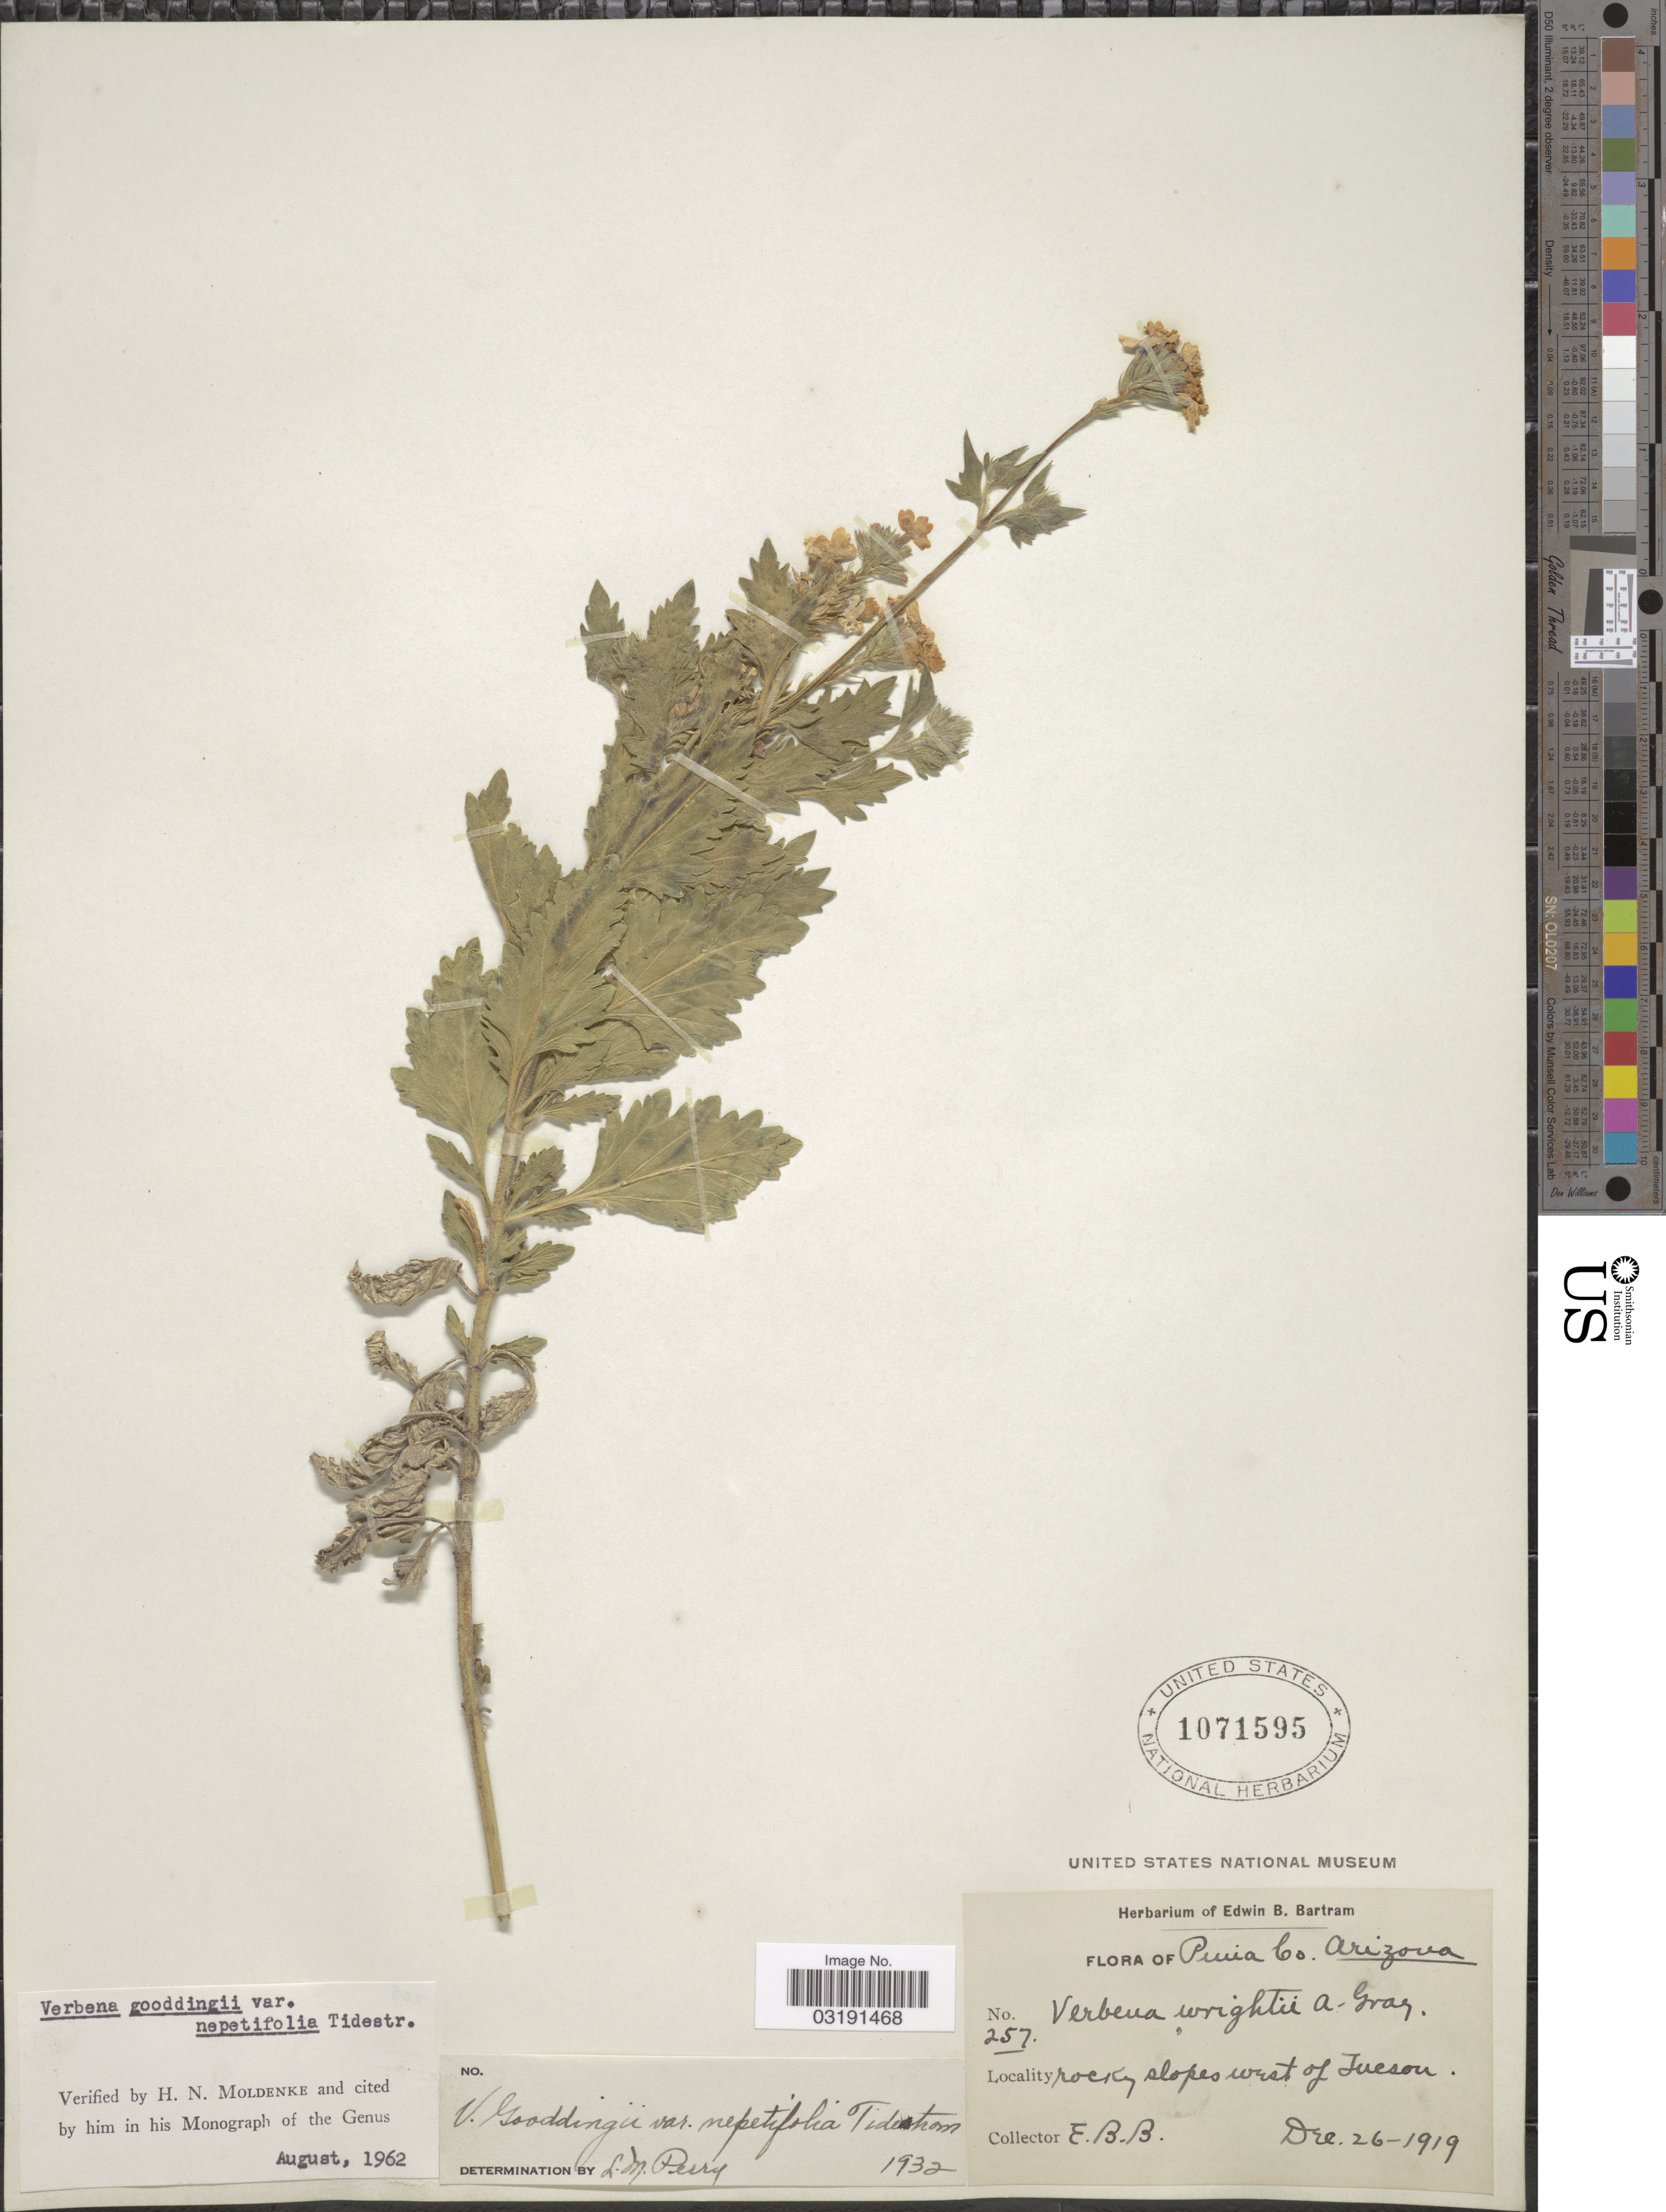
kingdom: Plantae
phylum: Tracheophyta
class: Magnoliopsida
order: Lamiales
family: Verbenaceae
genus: Verbena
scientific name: Verbena gooddingii var. nepetifolia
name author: Tidestr.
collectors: E. B. Bartram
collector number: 257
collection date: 1919-12-26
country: United States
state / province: Arizona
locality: Pima Co. Rocky slopes west of Tucson.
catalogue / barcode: US 1071595